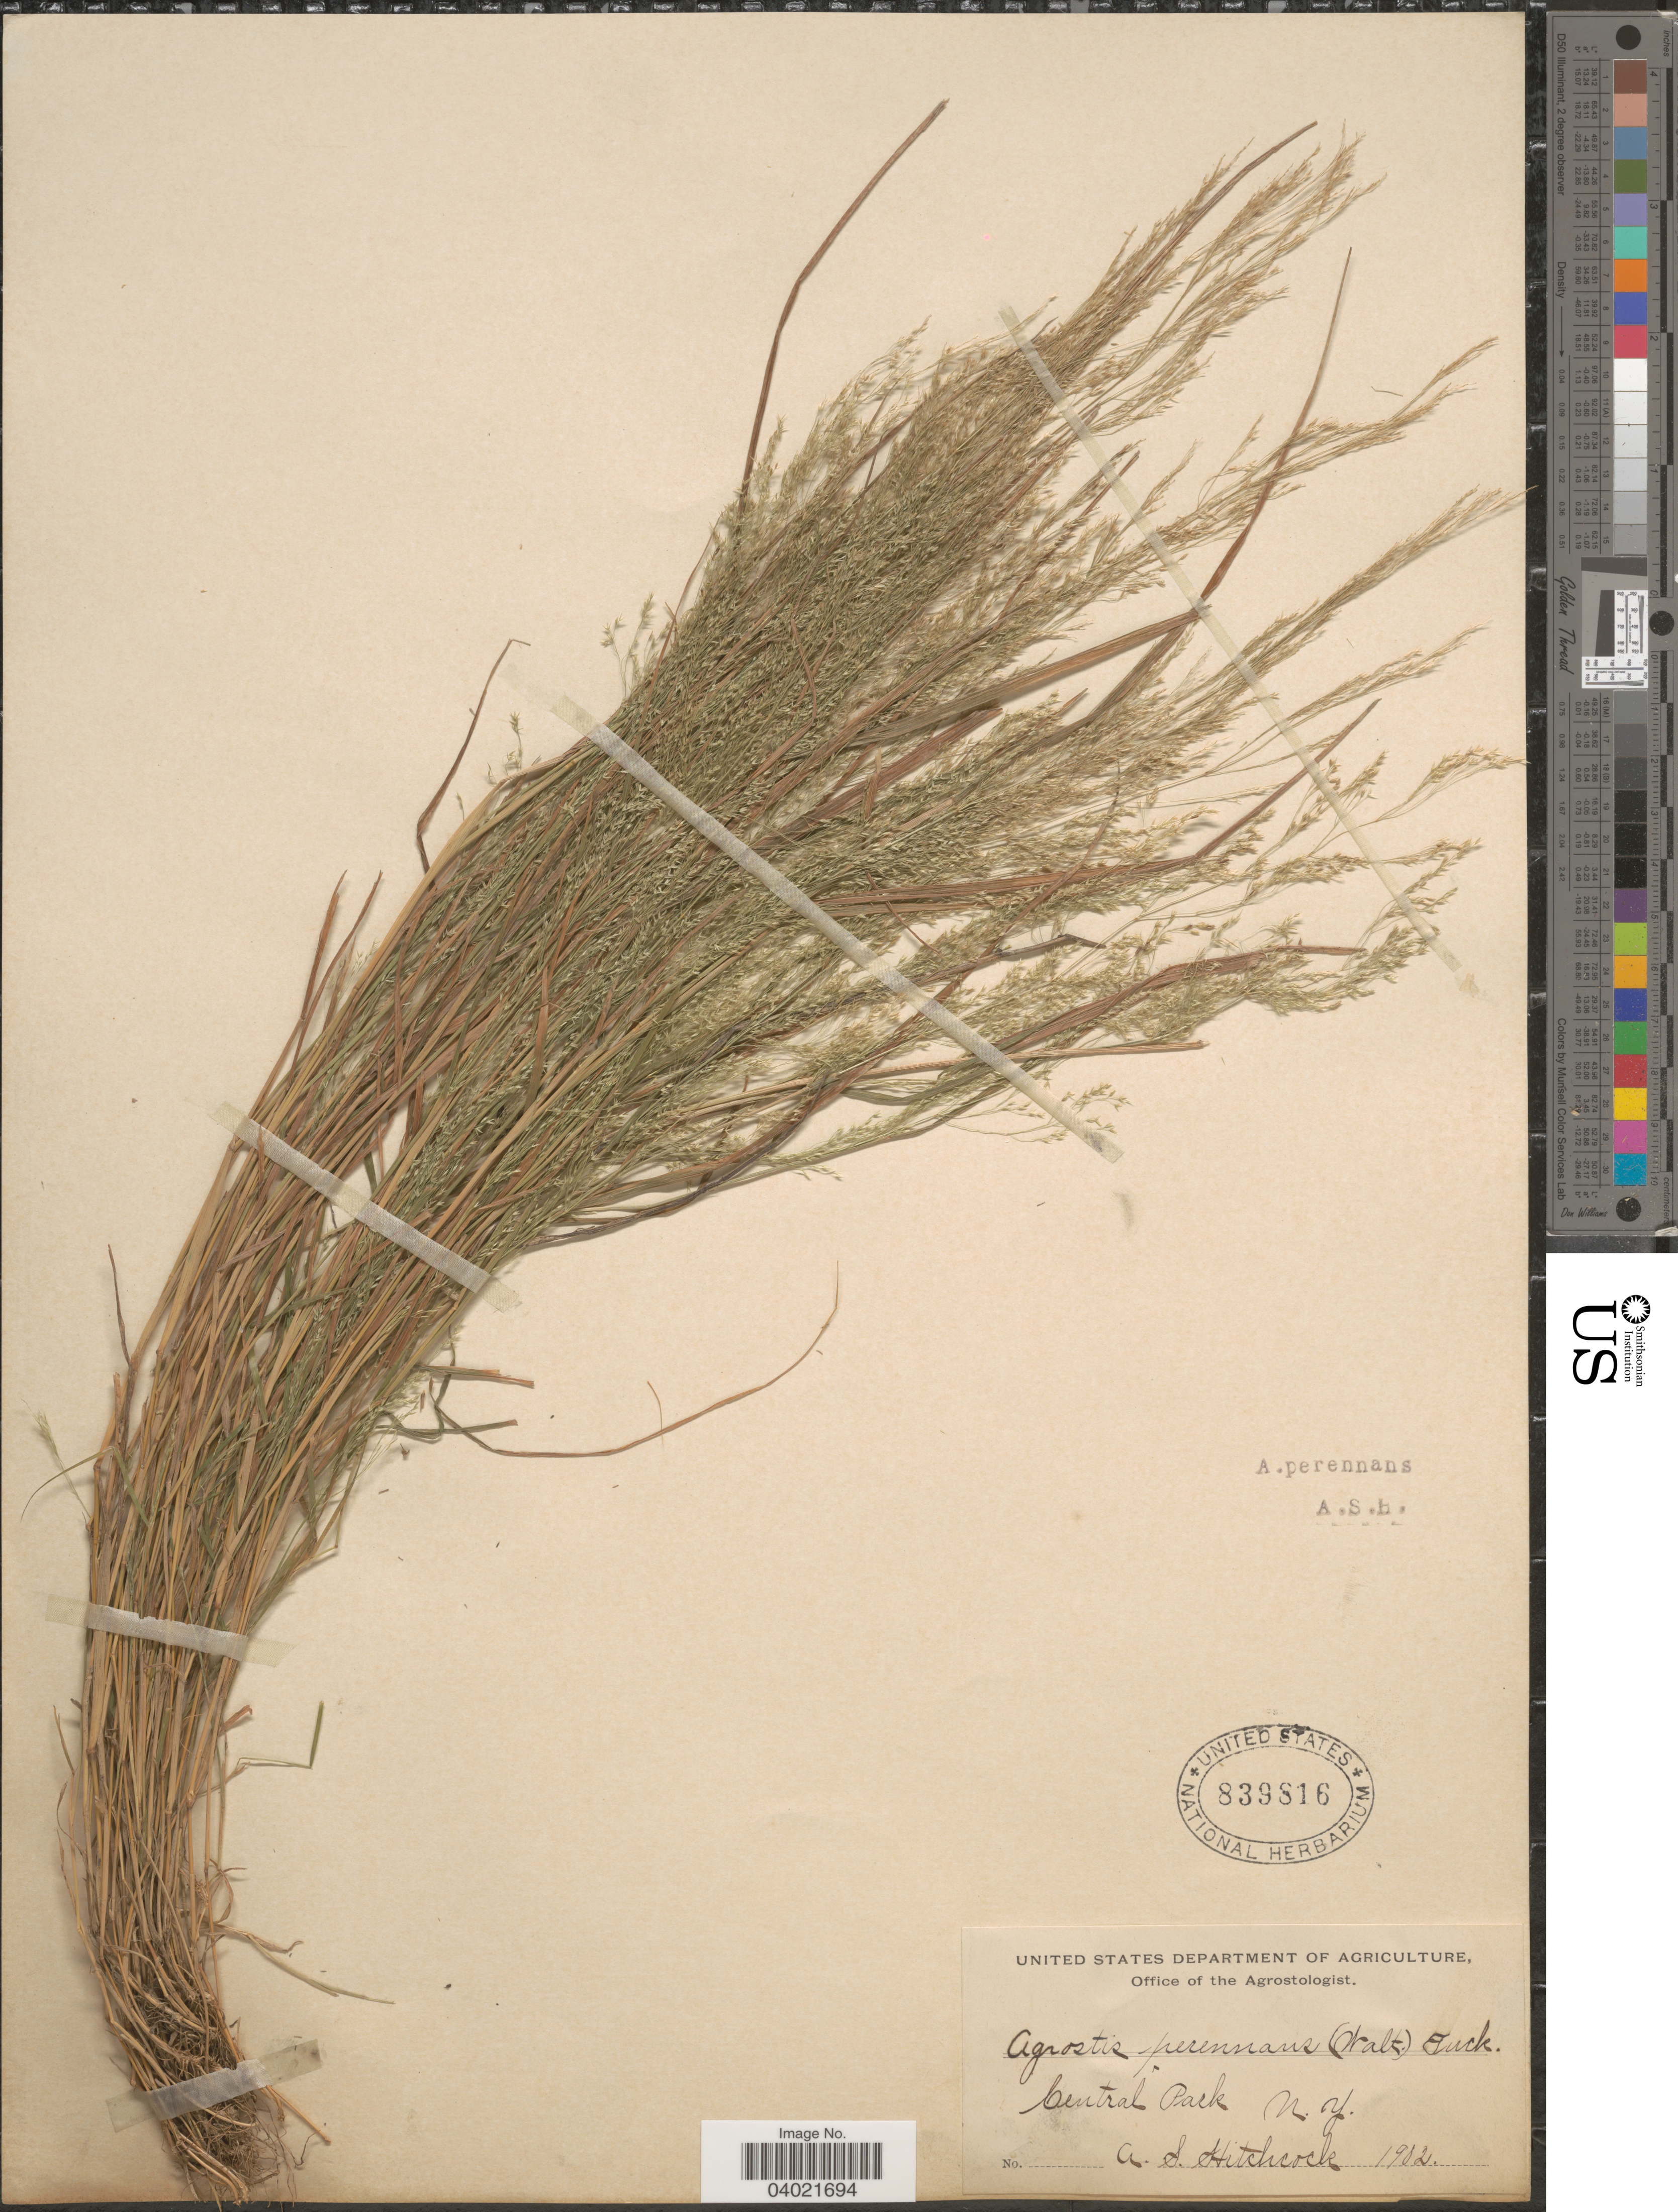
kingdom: Plantae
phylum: Tracheophyta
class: Liliopsida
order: Poales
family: Poaceae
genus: Agrostis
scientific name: Agrostis perennans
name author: (Walter) Tuck.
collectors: A. S. Hitchcock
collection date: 1902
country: United States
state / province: New York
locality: Central Park.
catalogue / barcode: US 839816